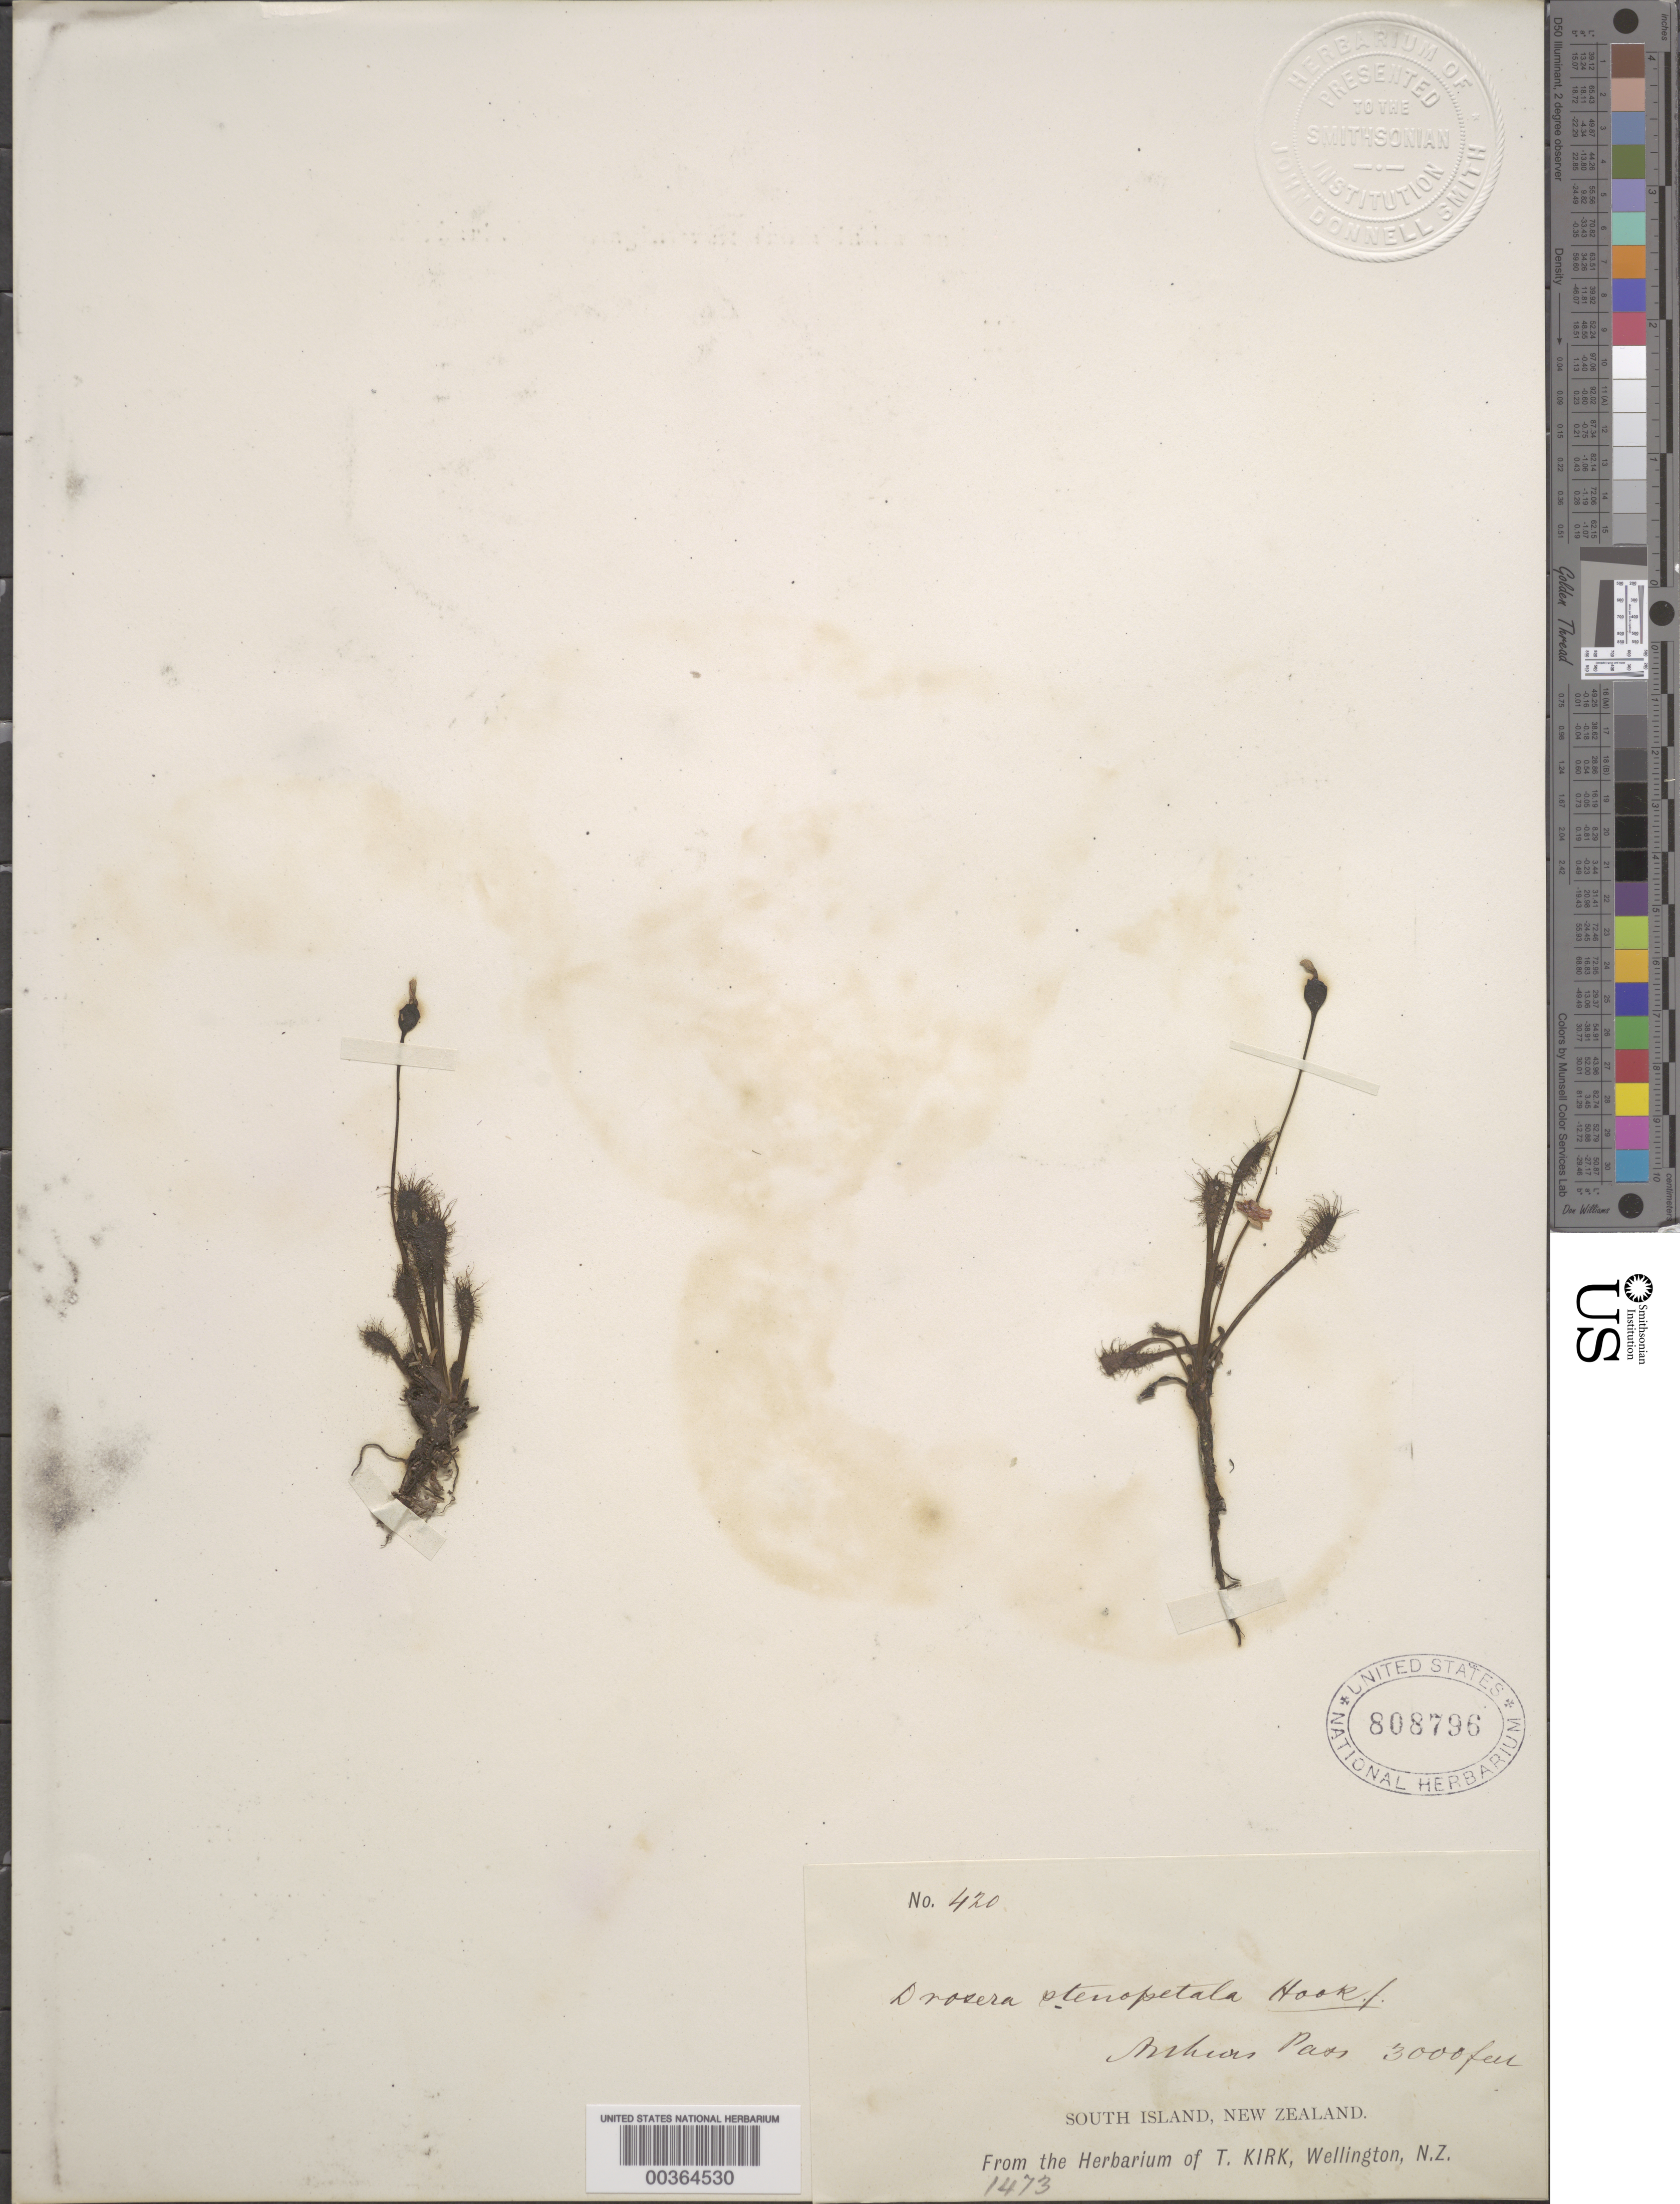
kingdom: Plantae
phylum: Tracheophyta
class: Magnoliopsida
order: Caryophyllales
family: Droseraceae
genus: Drosera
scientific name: Drosera stenopetala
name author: Hook. f.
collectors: T. Kirk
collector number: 420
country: New Zealand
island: South Island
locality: Locality illegible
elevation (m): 914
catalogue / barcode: US 808796